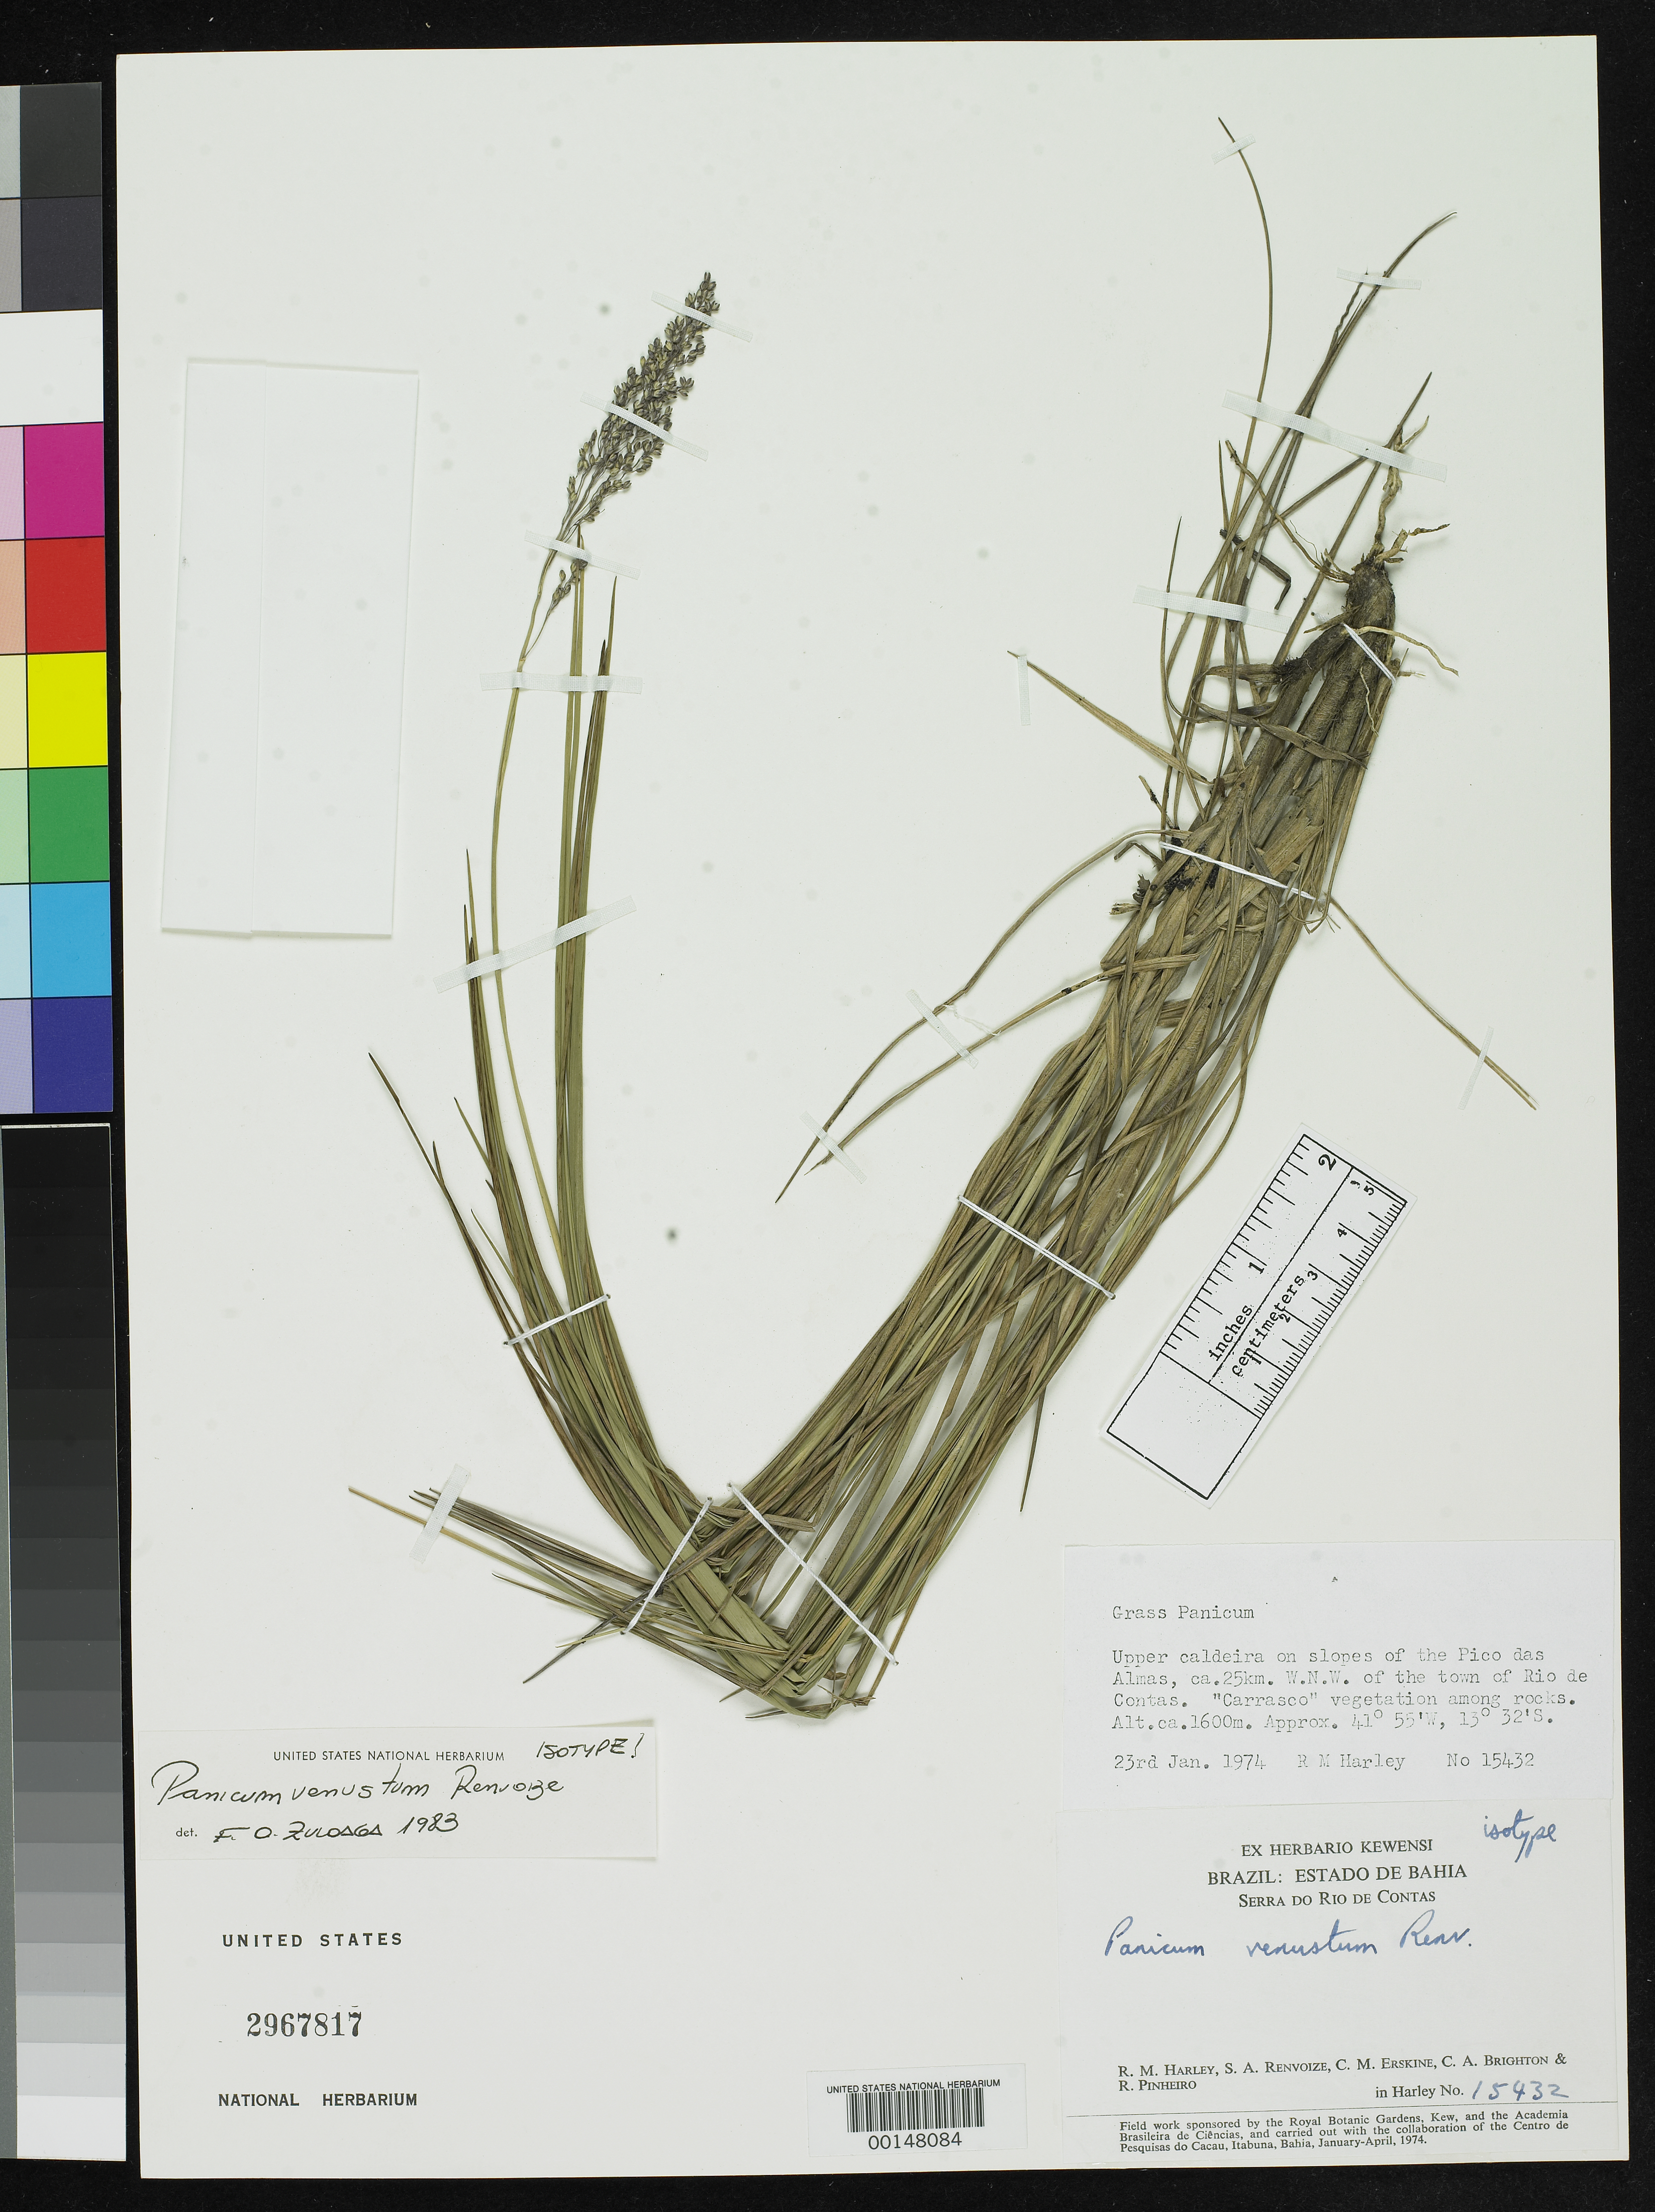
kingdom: Plantae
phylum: Tracheophyta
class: Liliopsida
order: Poales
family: Poaceae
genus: Panicum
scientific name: Panicum venustum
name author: Renvoize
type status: Isotype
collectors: R. M. Harley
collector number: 15432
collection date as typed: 23 Jan 1974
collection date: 1974-01-23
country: Brazil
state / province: Bahia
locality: Pico das Almas, WNW of Rio de Contas.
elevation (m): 1600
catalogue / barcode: US 2967817